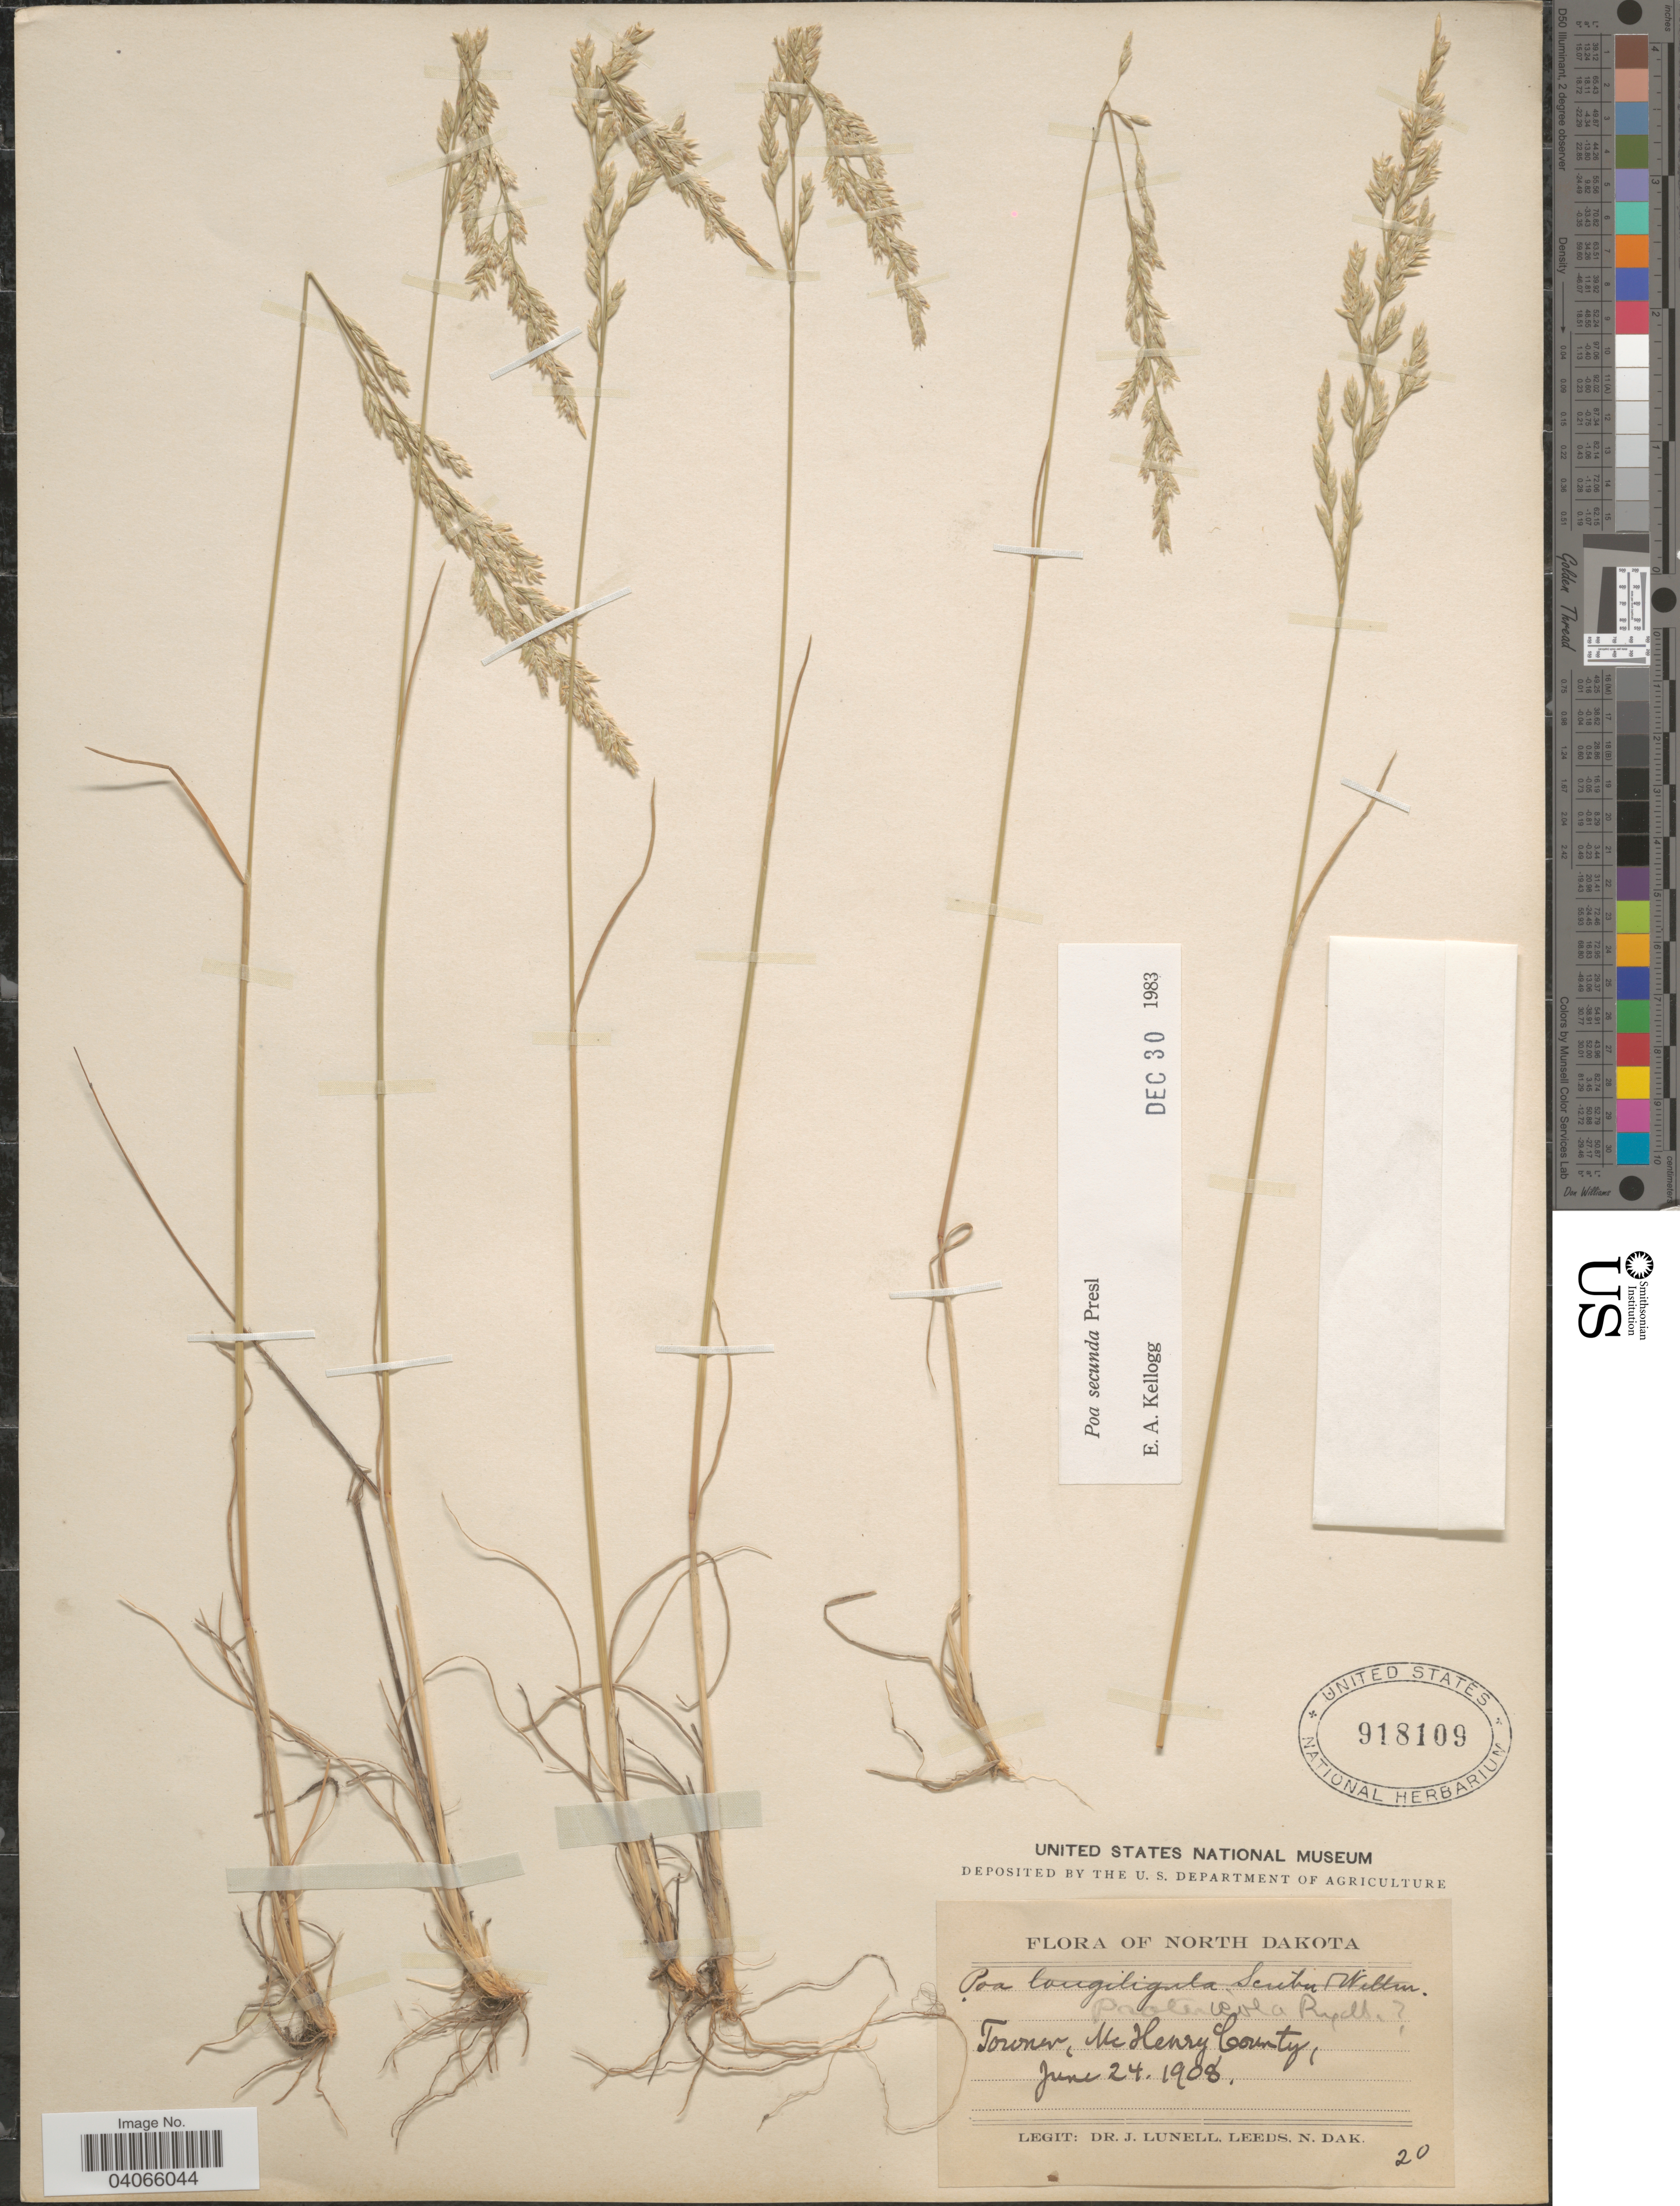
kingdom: Plantae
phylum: Tracheophyta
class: Liliopsida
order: Poales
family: Poaceae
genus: Poa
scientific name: Poa secunda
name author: J. Presl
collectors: J. Leeds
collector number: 20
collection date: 1908-06-24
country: United States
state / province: North Dakota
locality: Towner, McHenry County.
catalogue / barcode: US 918109